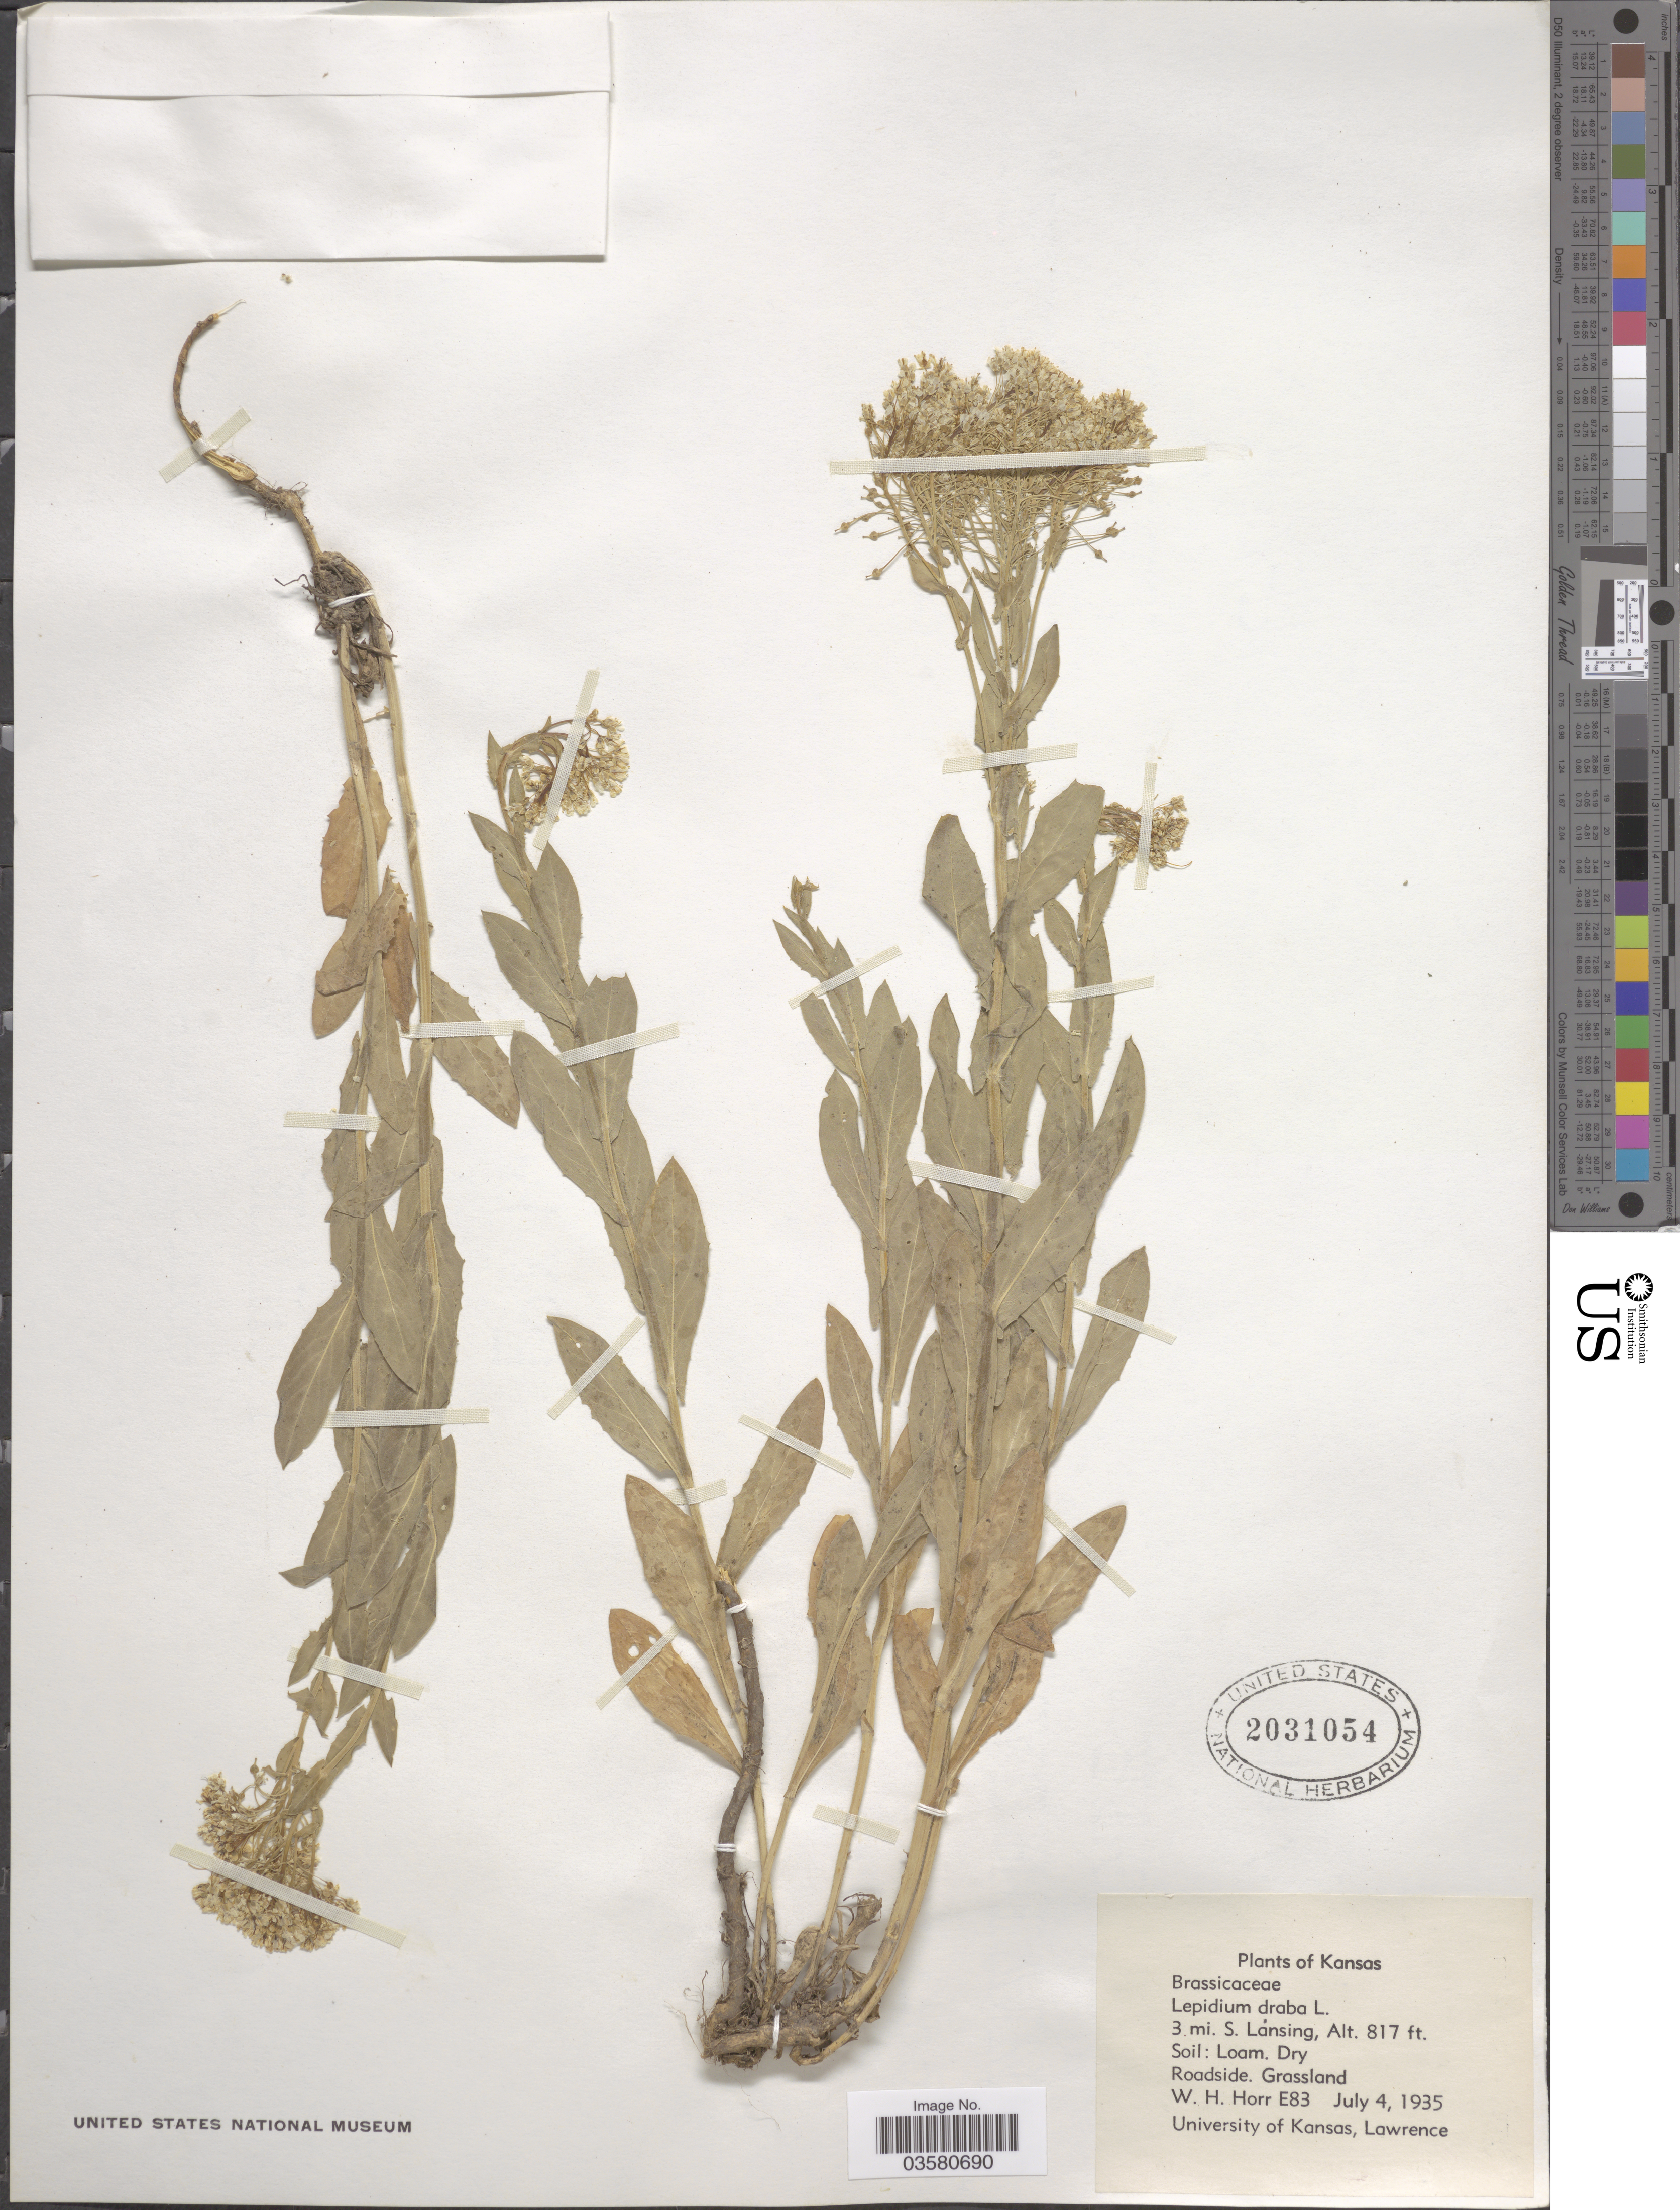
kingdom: Plantae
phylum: Tracheophyta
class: Magnoliopsida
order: Brassicales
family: Brassicaceae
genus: Lepidium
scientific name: Lepidium draba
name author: L.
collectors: W. H. Horr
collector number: E83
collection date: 1935-07-04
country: United States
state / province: Kansas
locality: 3 mi. S. Lansing.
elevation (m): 249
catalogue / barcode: US 2031054